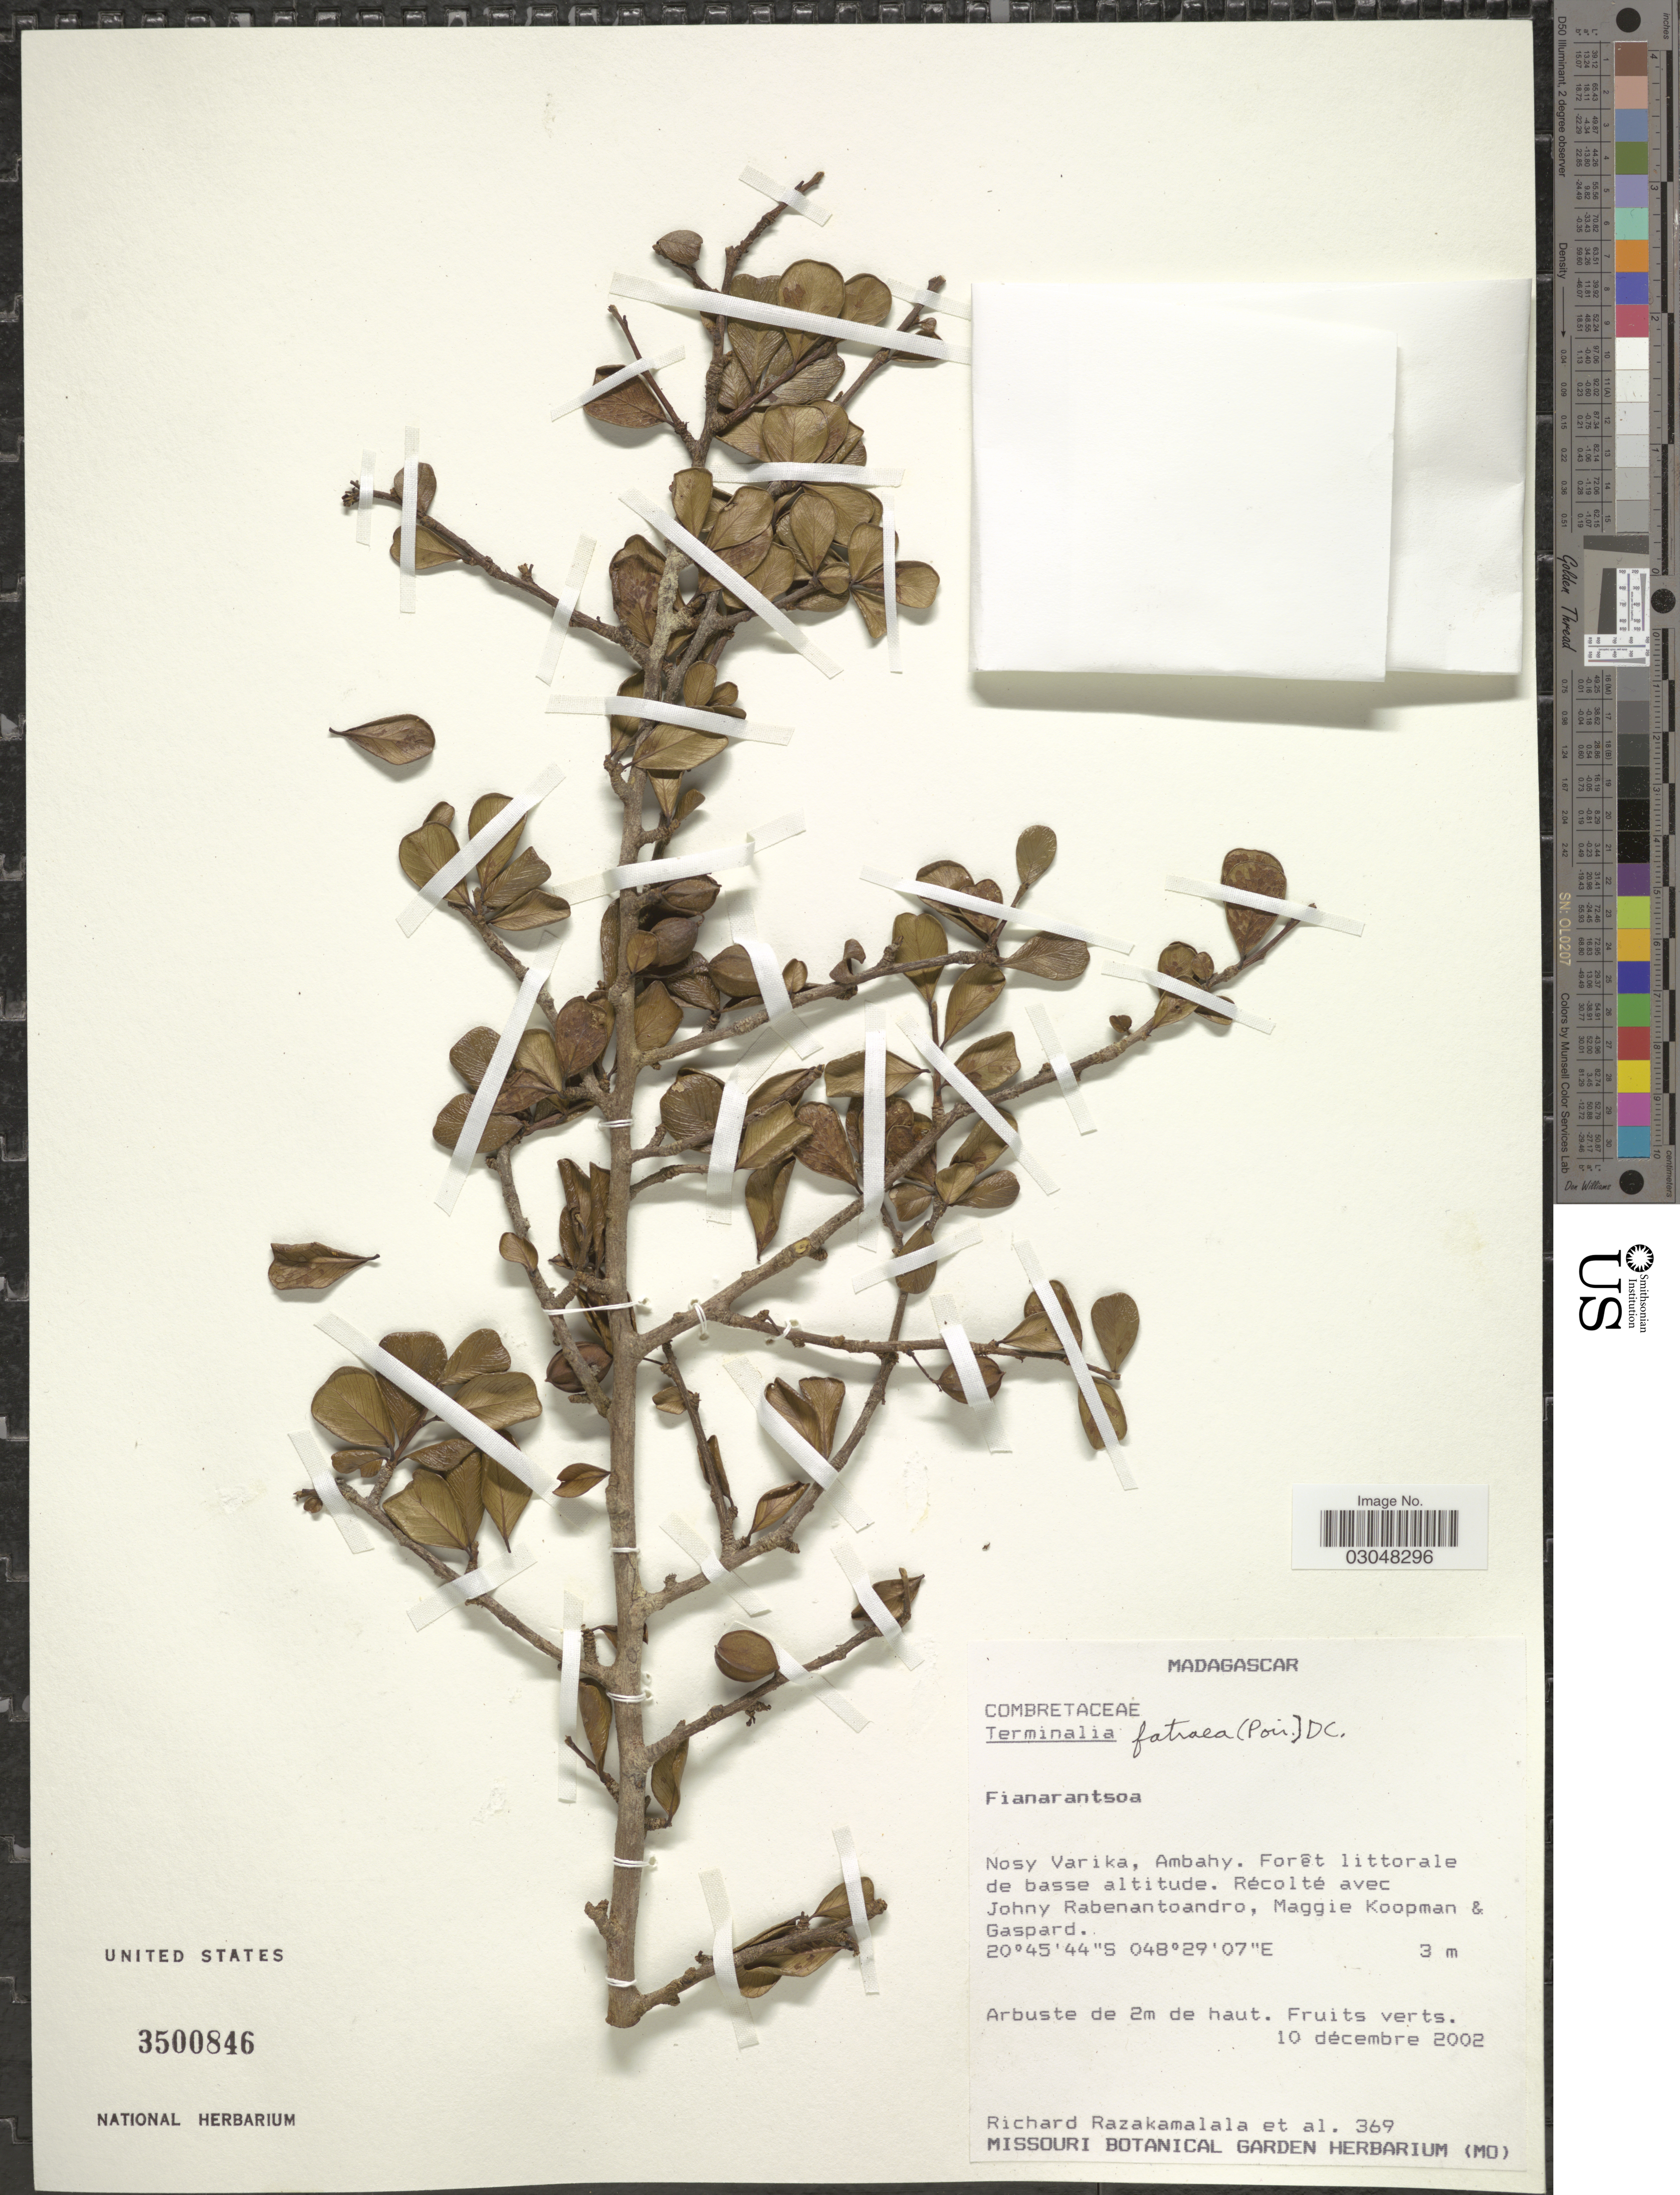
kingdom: Plantae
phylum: Tracheophyta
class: Magnoliopsida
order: Myrtales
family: Combretaceae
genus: Terminalia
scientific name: Terminalia fatraea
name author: (Poir.) DC.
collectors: R. Razakamalala, J. Rabenantoandro, M. M. Koopman & Gaspard, --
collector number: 369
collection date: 2002-12-10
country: Madagascar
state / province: Vatovavy Fitovinany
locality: Nosy Varika, Ambahy.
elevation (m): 3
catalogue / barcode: US 3500846